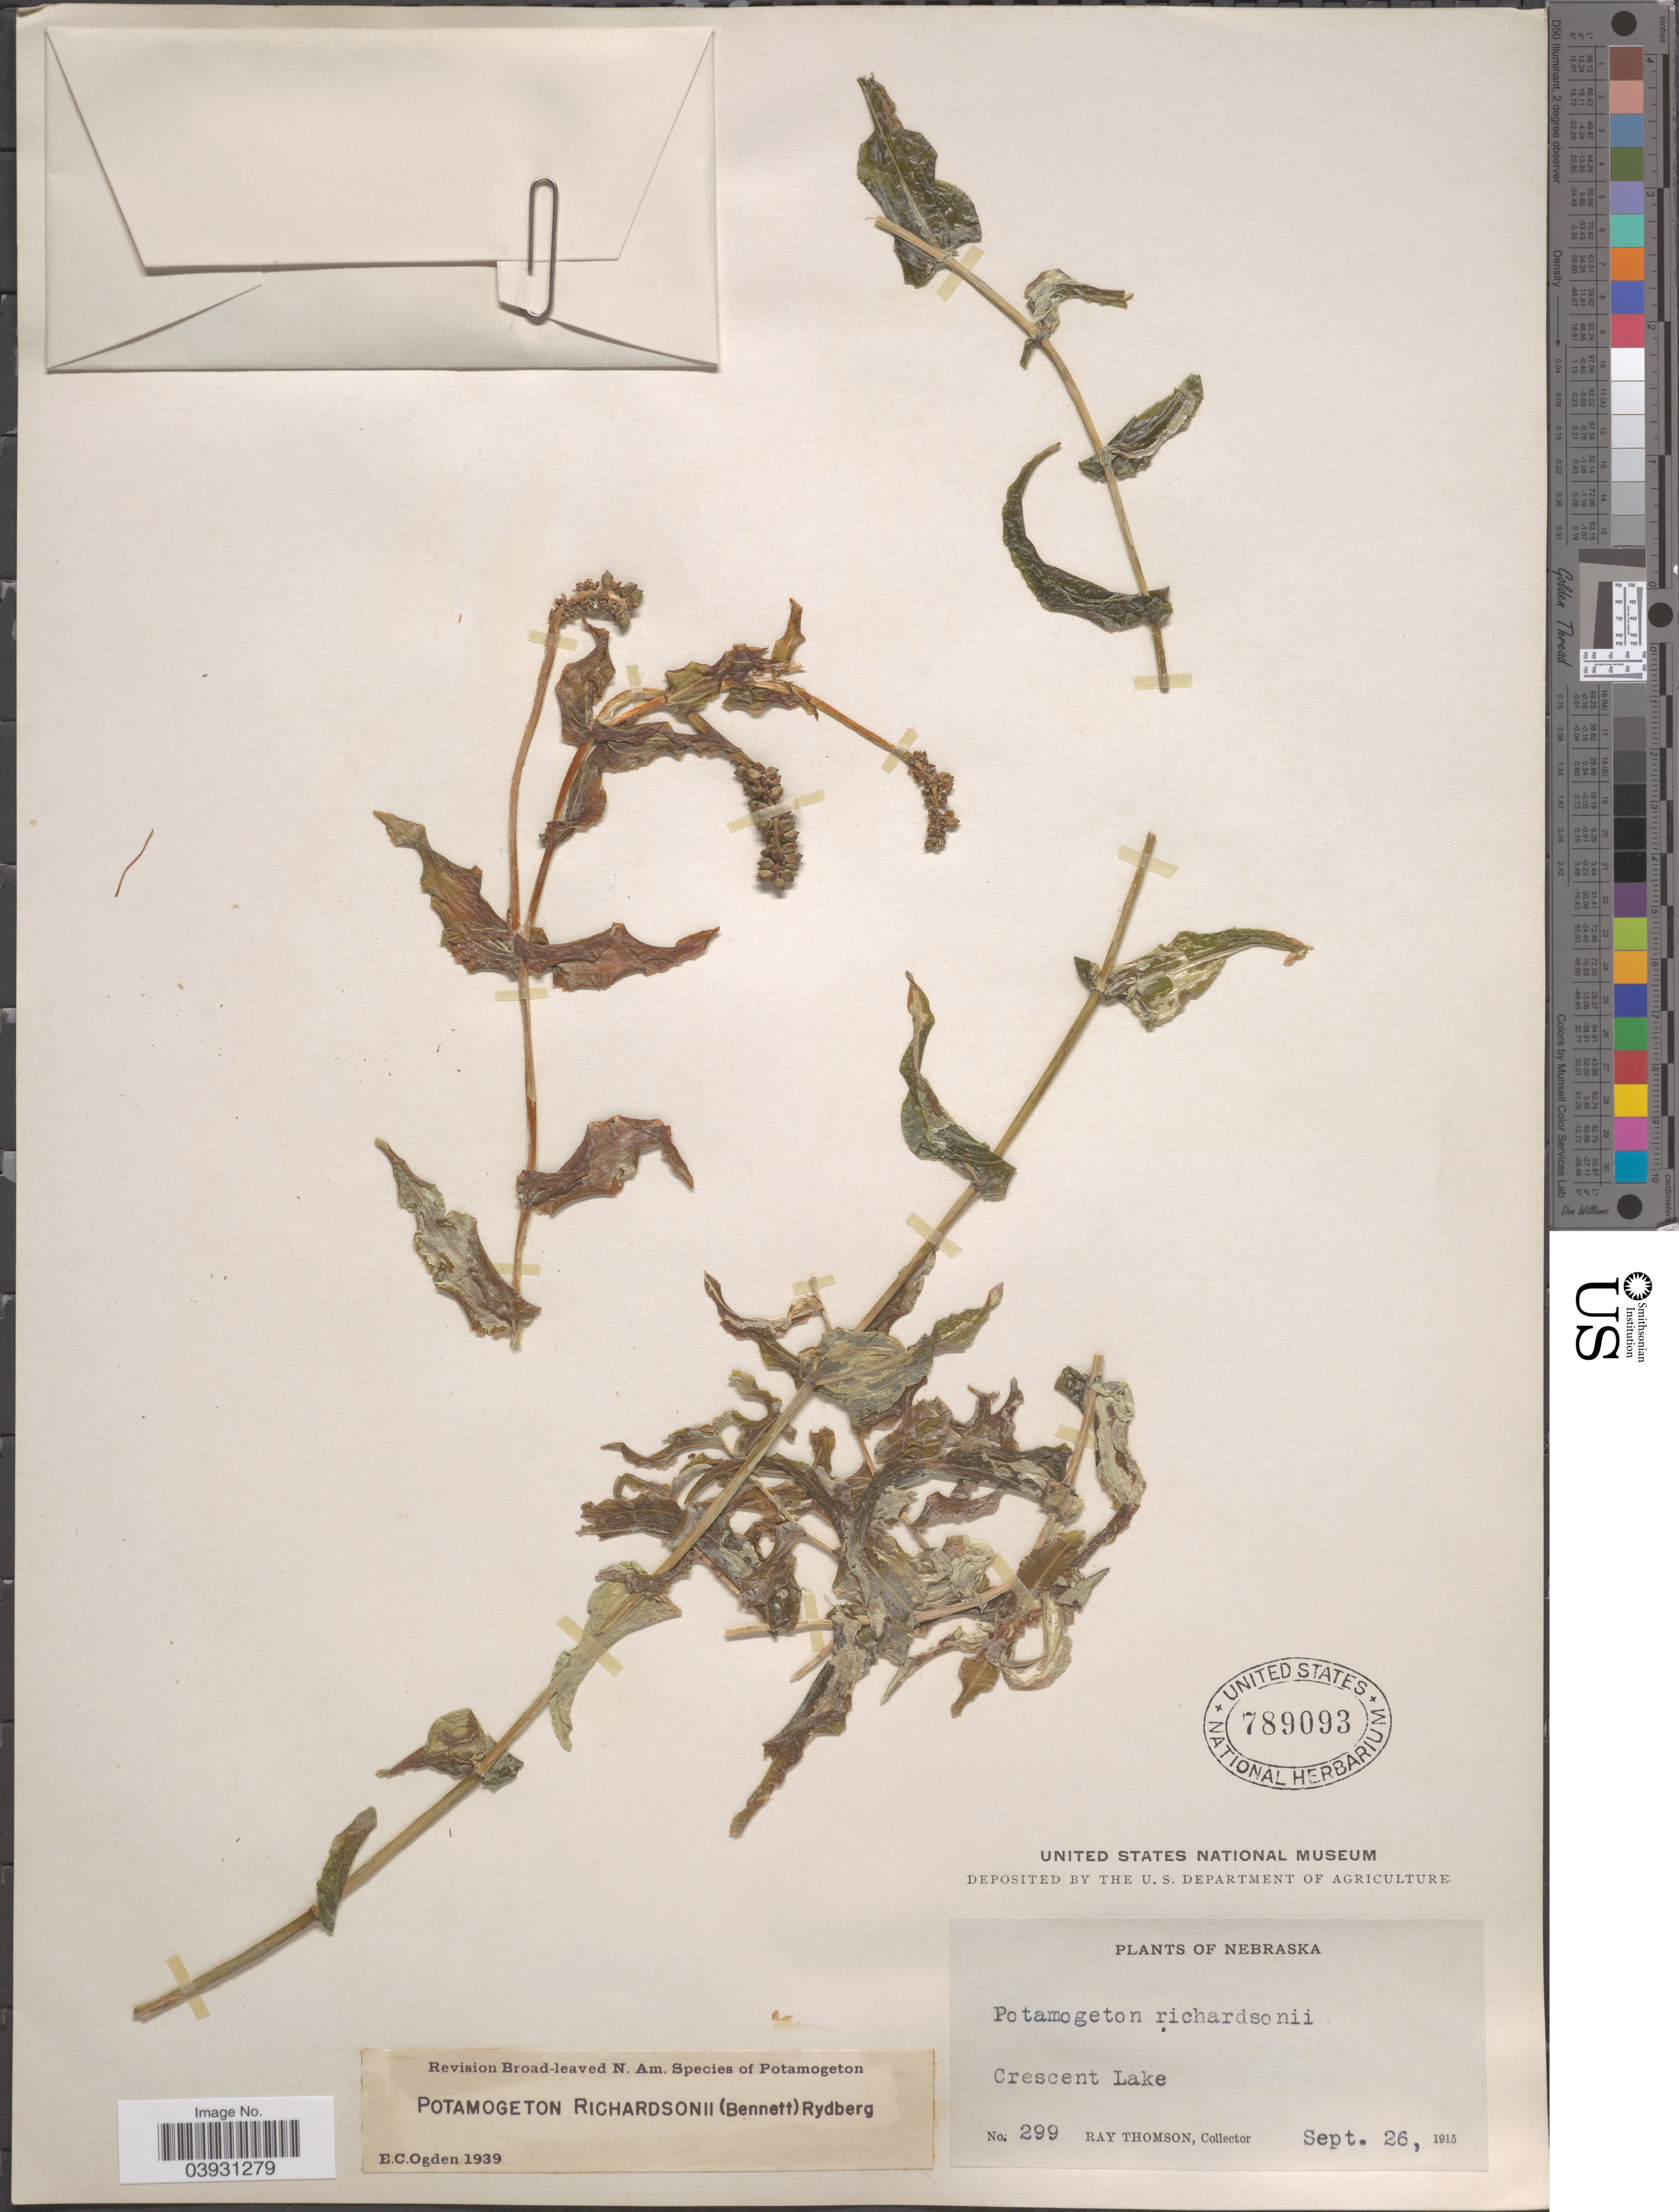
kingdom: Plantae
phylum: Tracheophyta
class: Liliopsida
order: Alismatales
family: Potamogetonaceae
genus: Potamogeton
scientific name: Potamogeton richardsonii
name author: (A.W. Benn.) Rydb.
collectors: R. Thomson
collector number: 299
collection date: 1915-09-26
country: United States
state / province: Nebraska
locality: Crescent Lake.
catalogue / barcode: US 789093